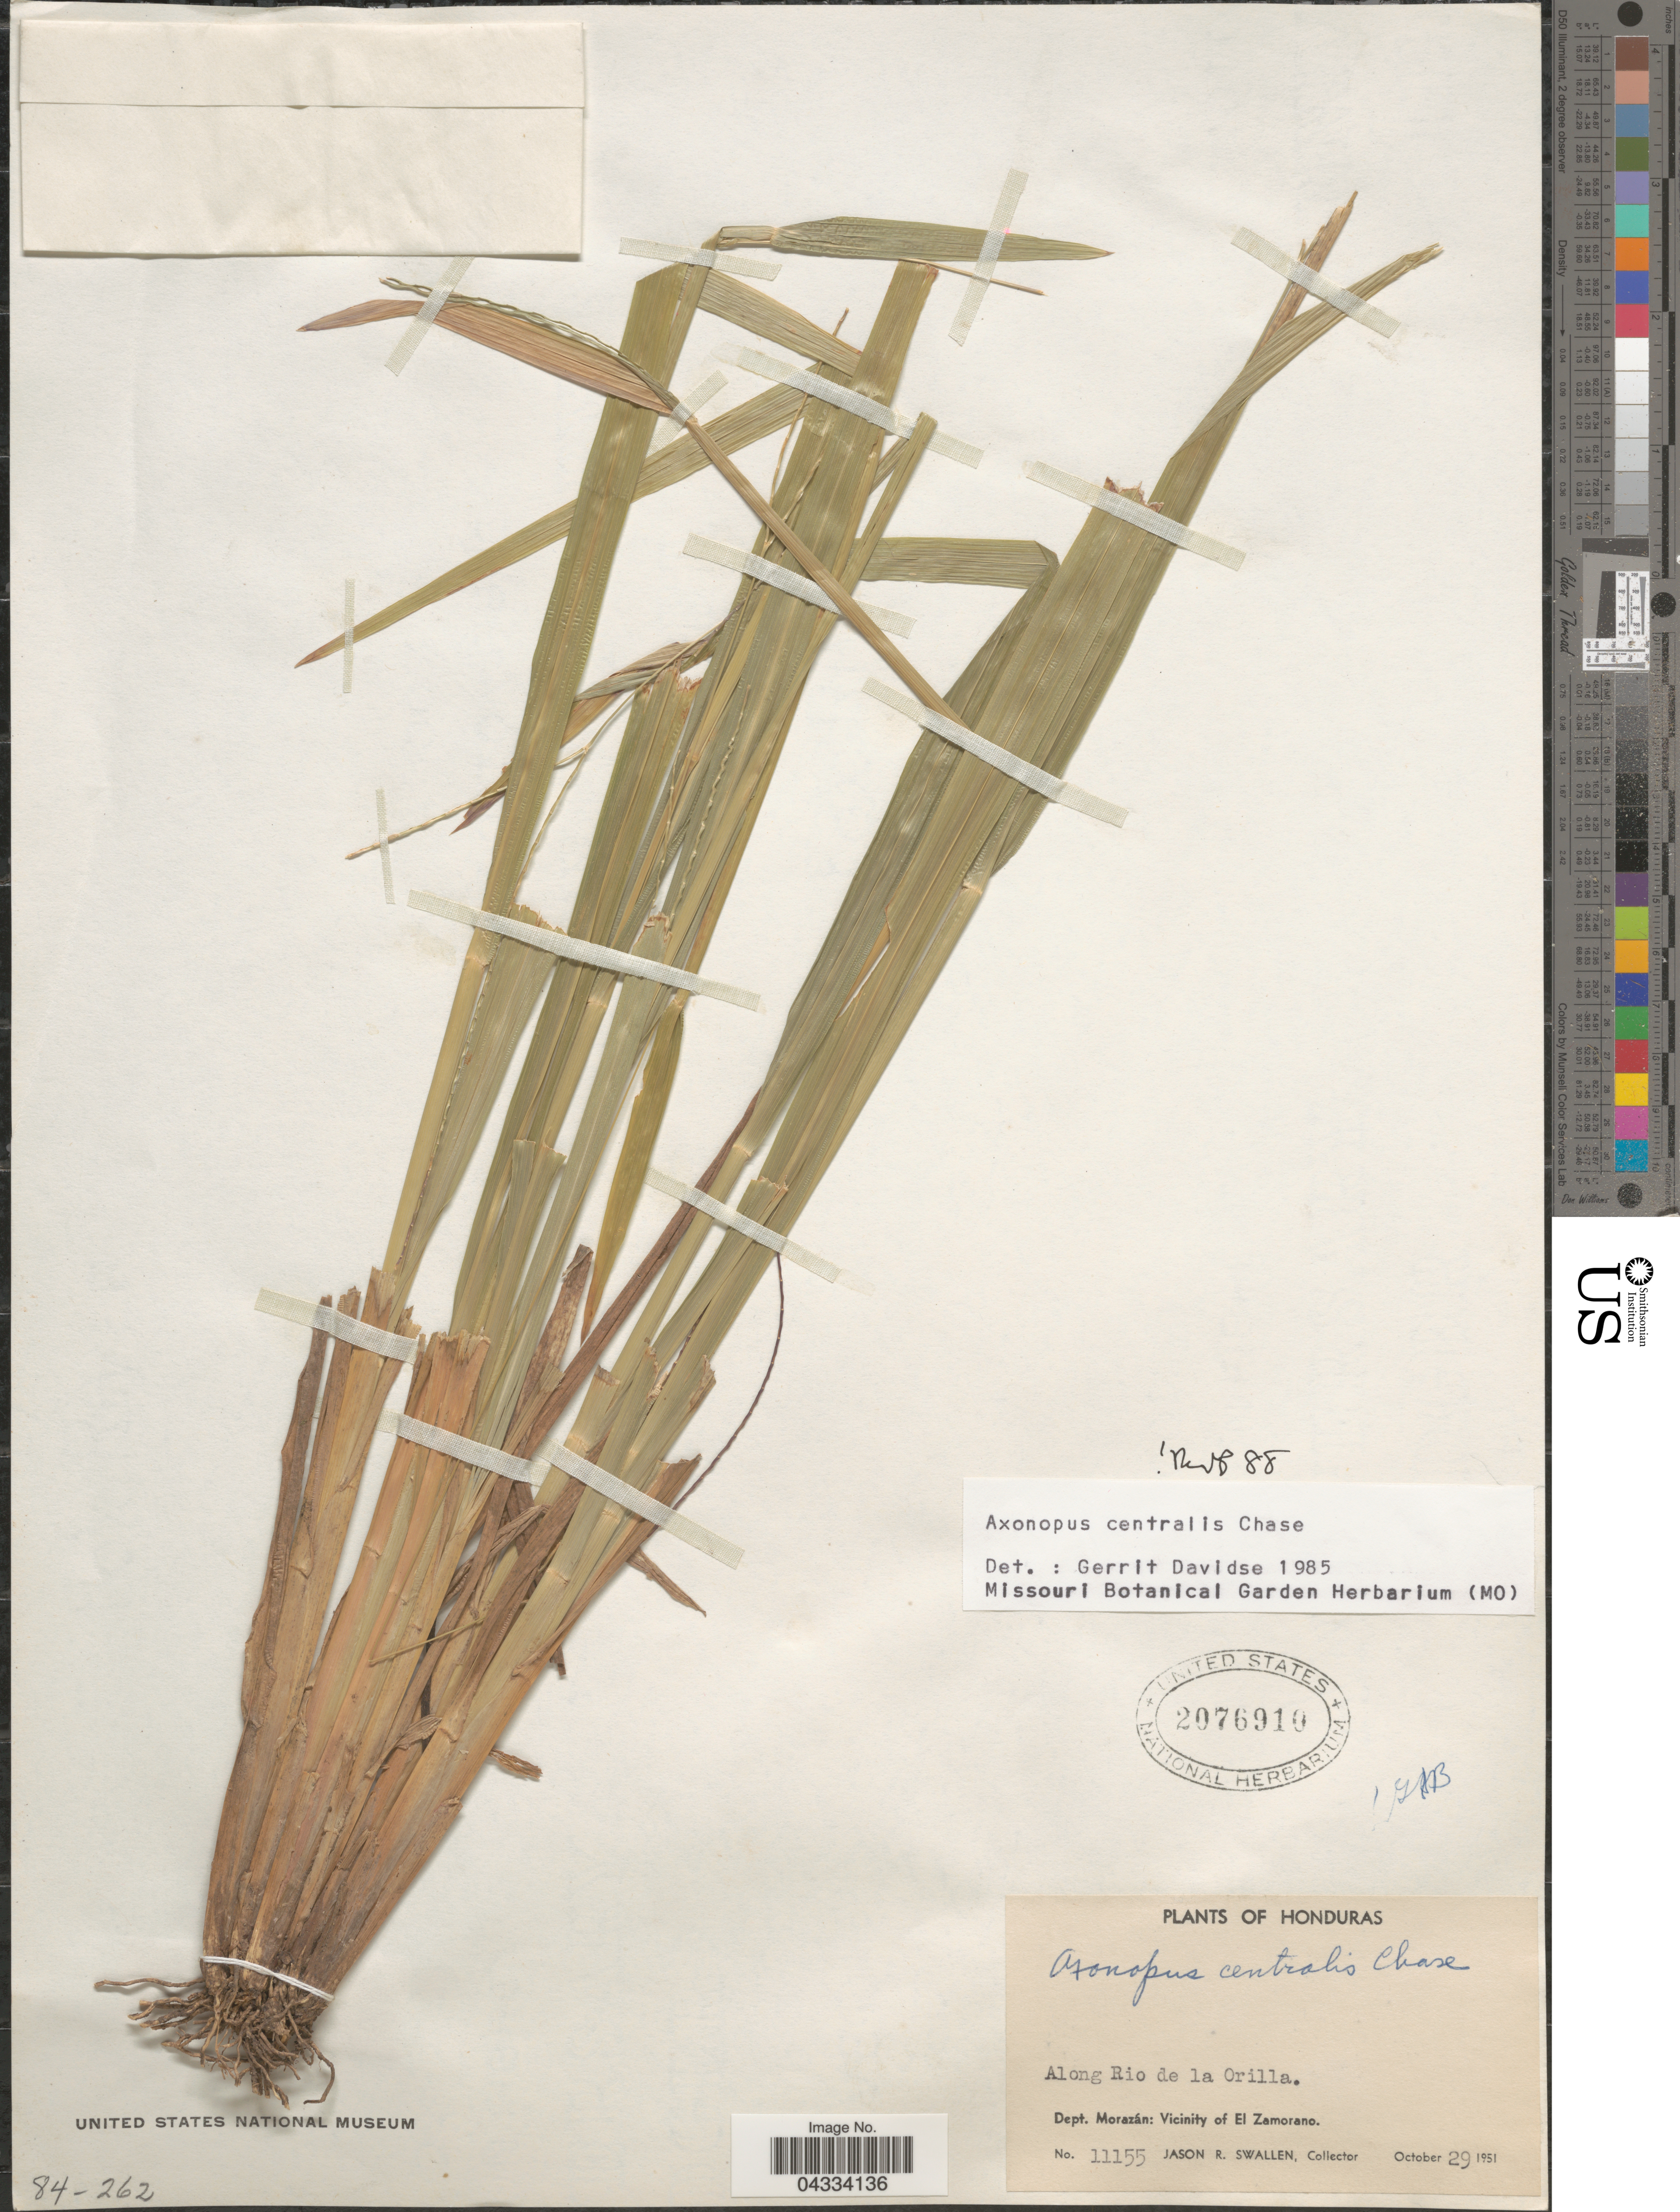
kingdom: Plantae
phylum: Tracheophyta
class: Liliopsida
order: Poales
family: Poaceae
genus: Axonopus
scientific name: Axonopus centralis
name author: Chase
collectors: J. R. Swallen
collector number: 11155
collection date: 1951-10-29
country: Honduras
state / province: Fco. Morazán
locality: Along Rio de la Orilla. Dept. Morazán: Vicinity of El Zamorano.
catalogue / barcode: US 2076910